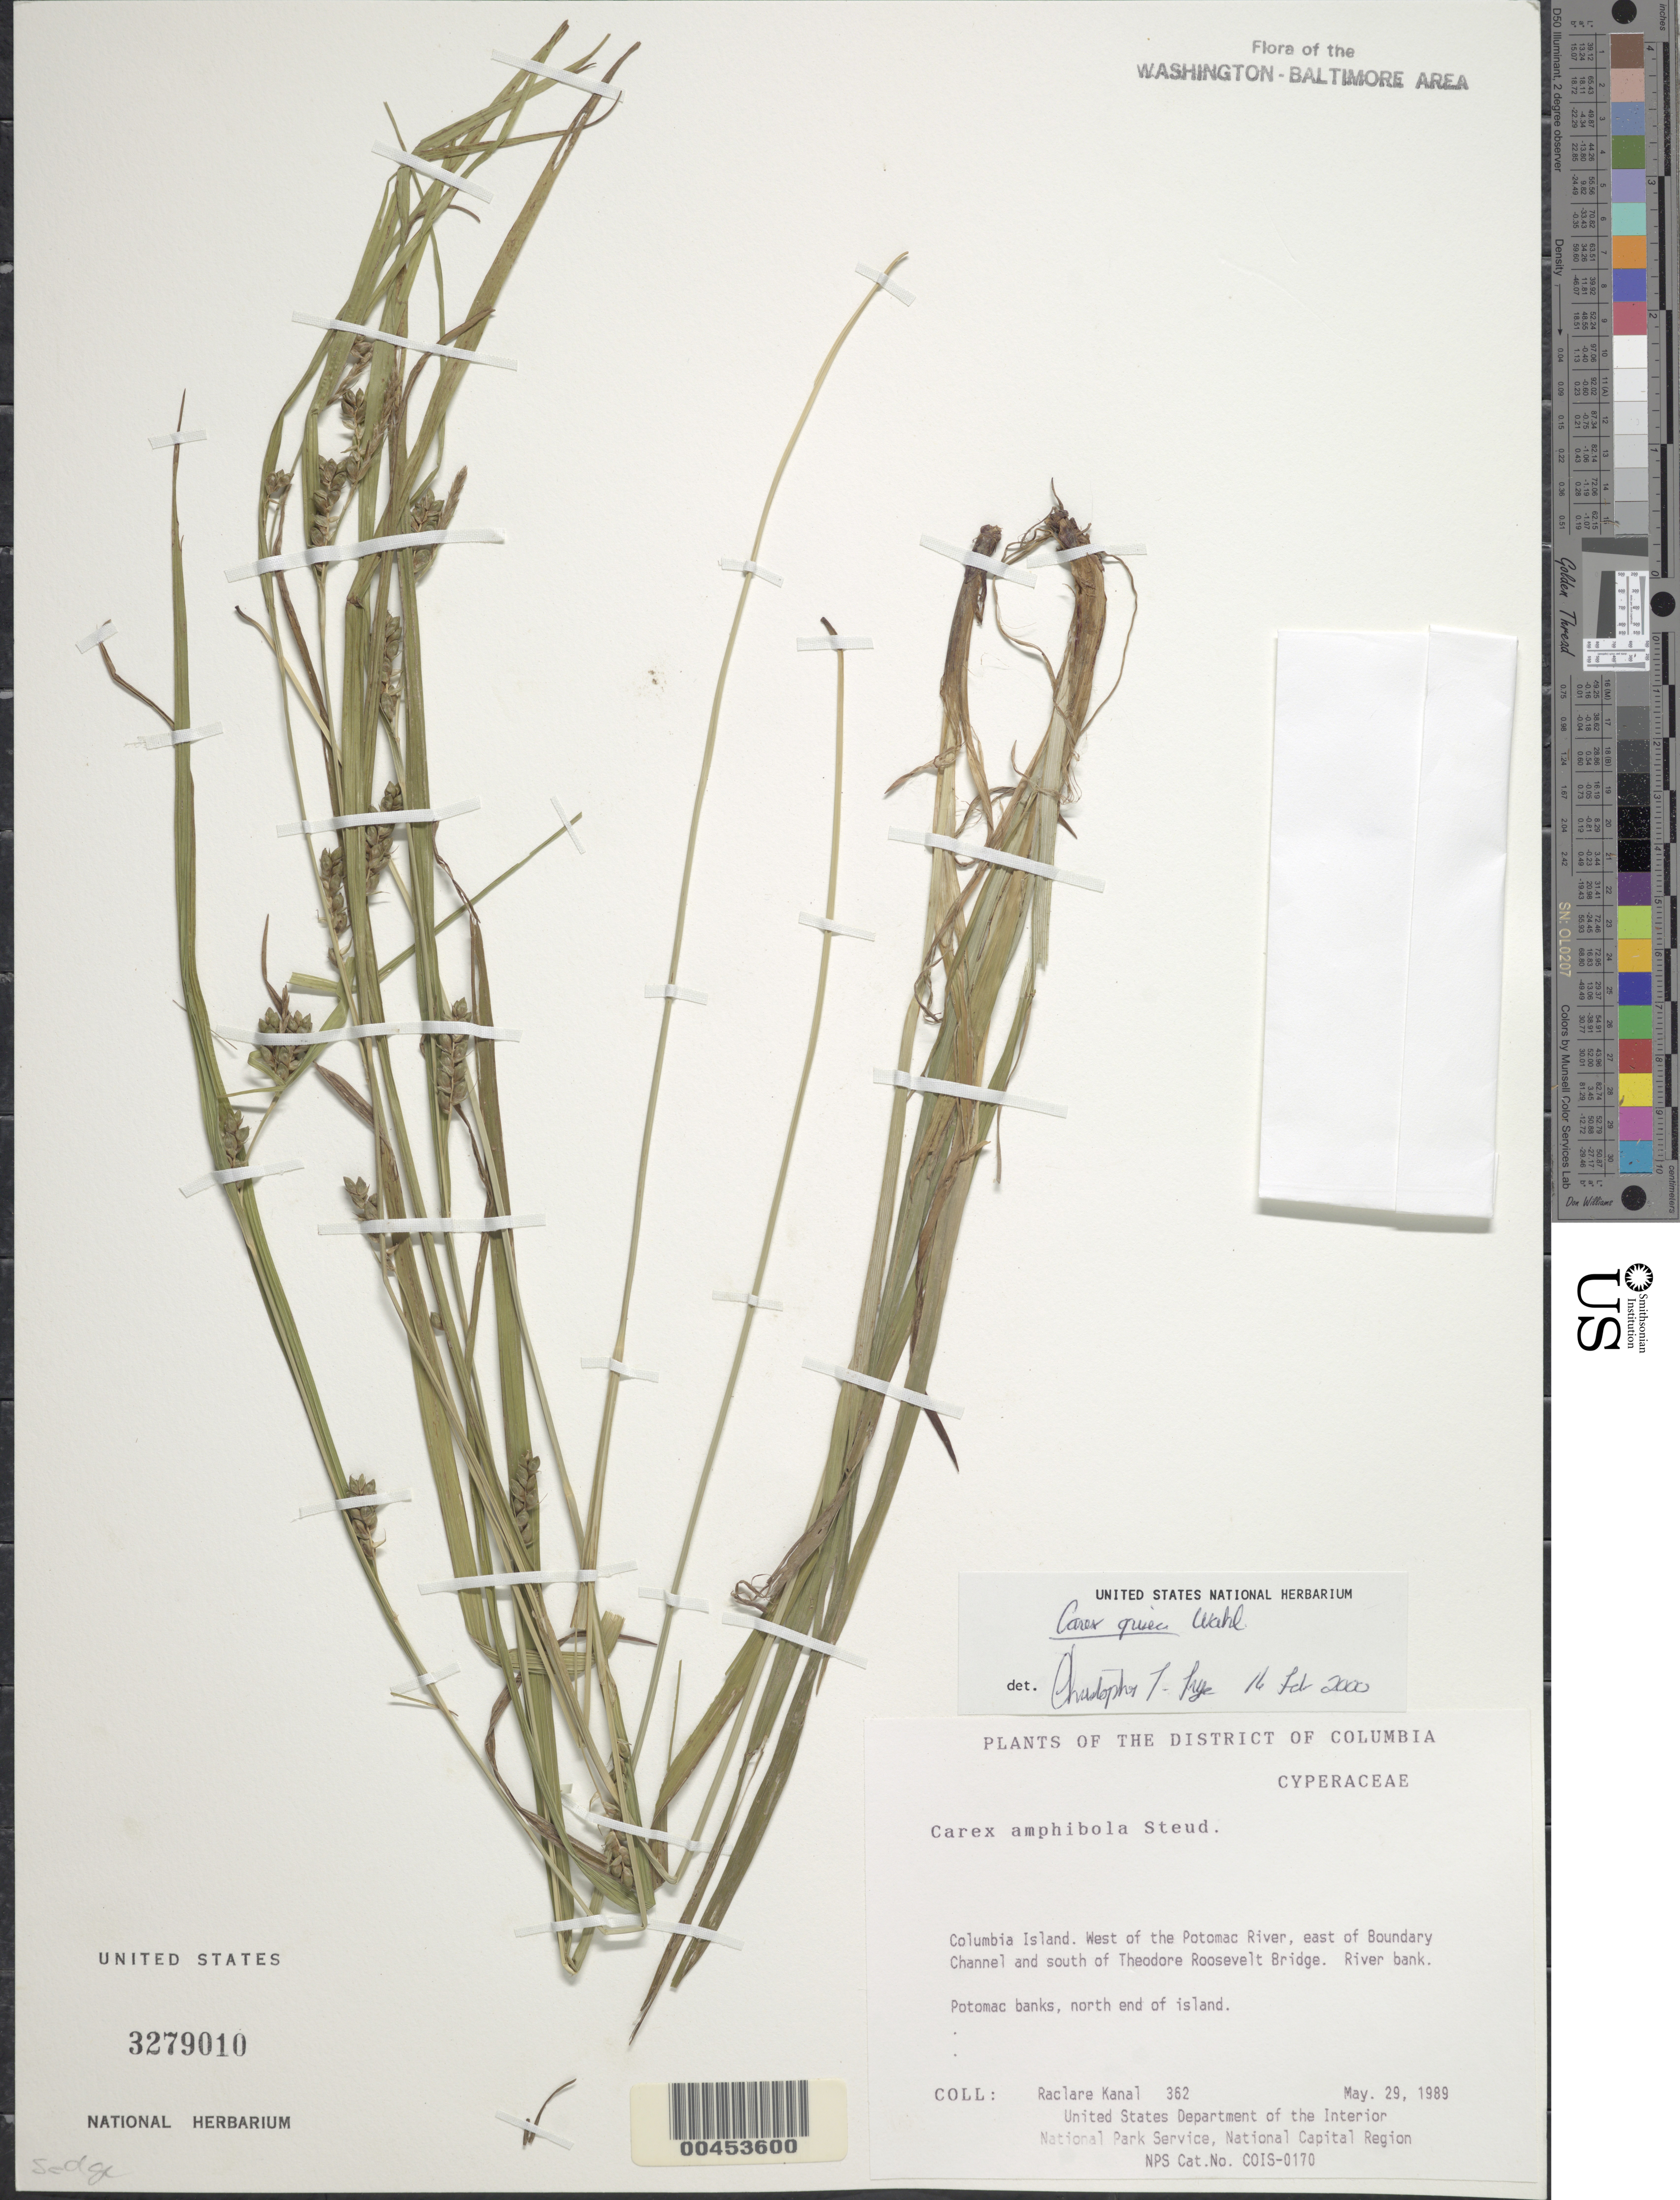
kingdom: Plantae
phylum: Tracheophyta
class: Liliopsida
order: Poales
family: Cyperaceae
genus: Carex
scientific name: Carex grisea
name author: Wahlenb.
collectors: R. Kanal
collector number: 362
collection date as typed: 29 May 1989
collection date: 1989-05-29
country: United States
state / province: District of Columbia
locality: Columbia Island, W of Potomac River, E of Boundary Channel and S of Theodore Roosevelt Bridge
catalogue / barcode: US 3279010